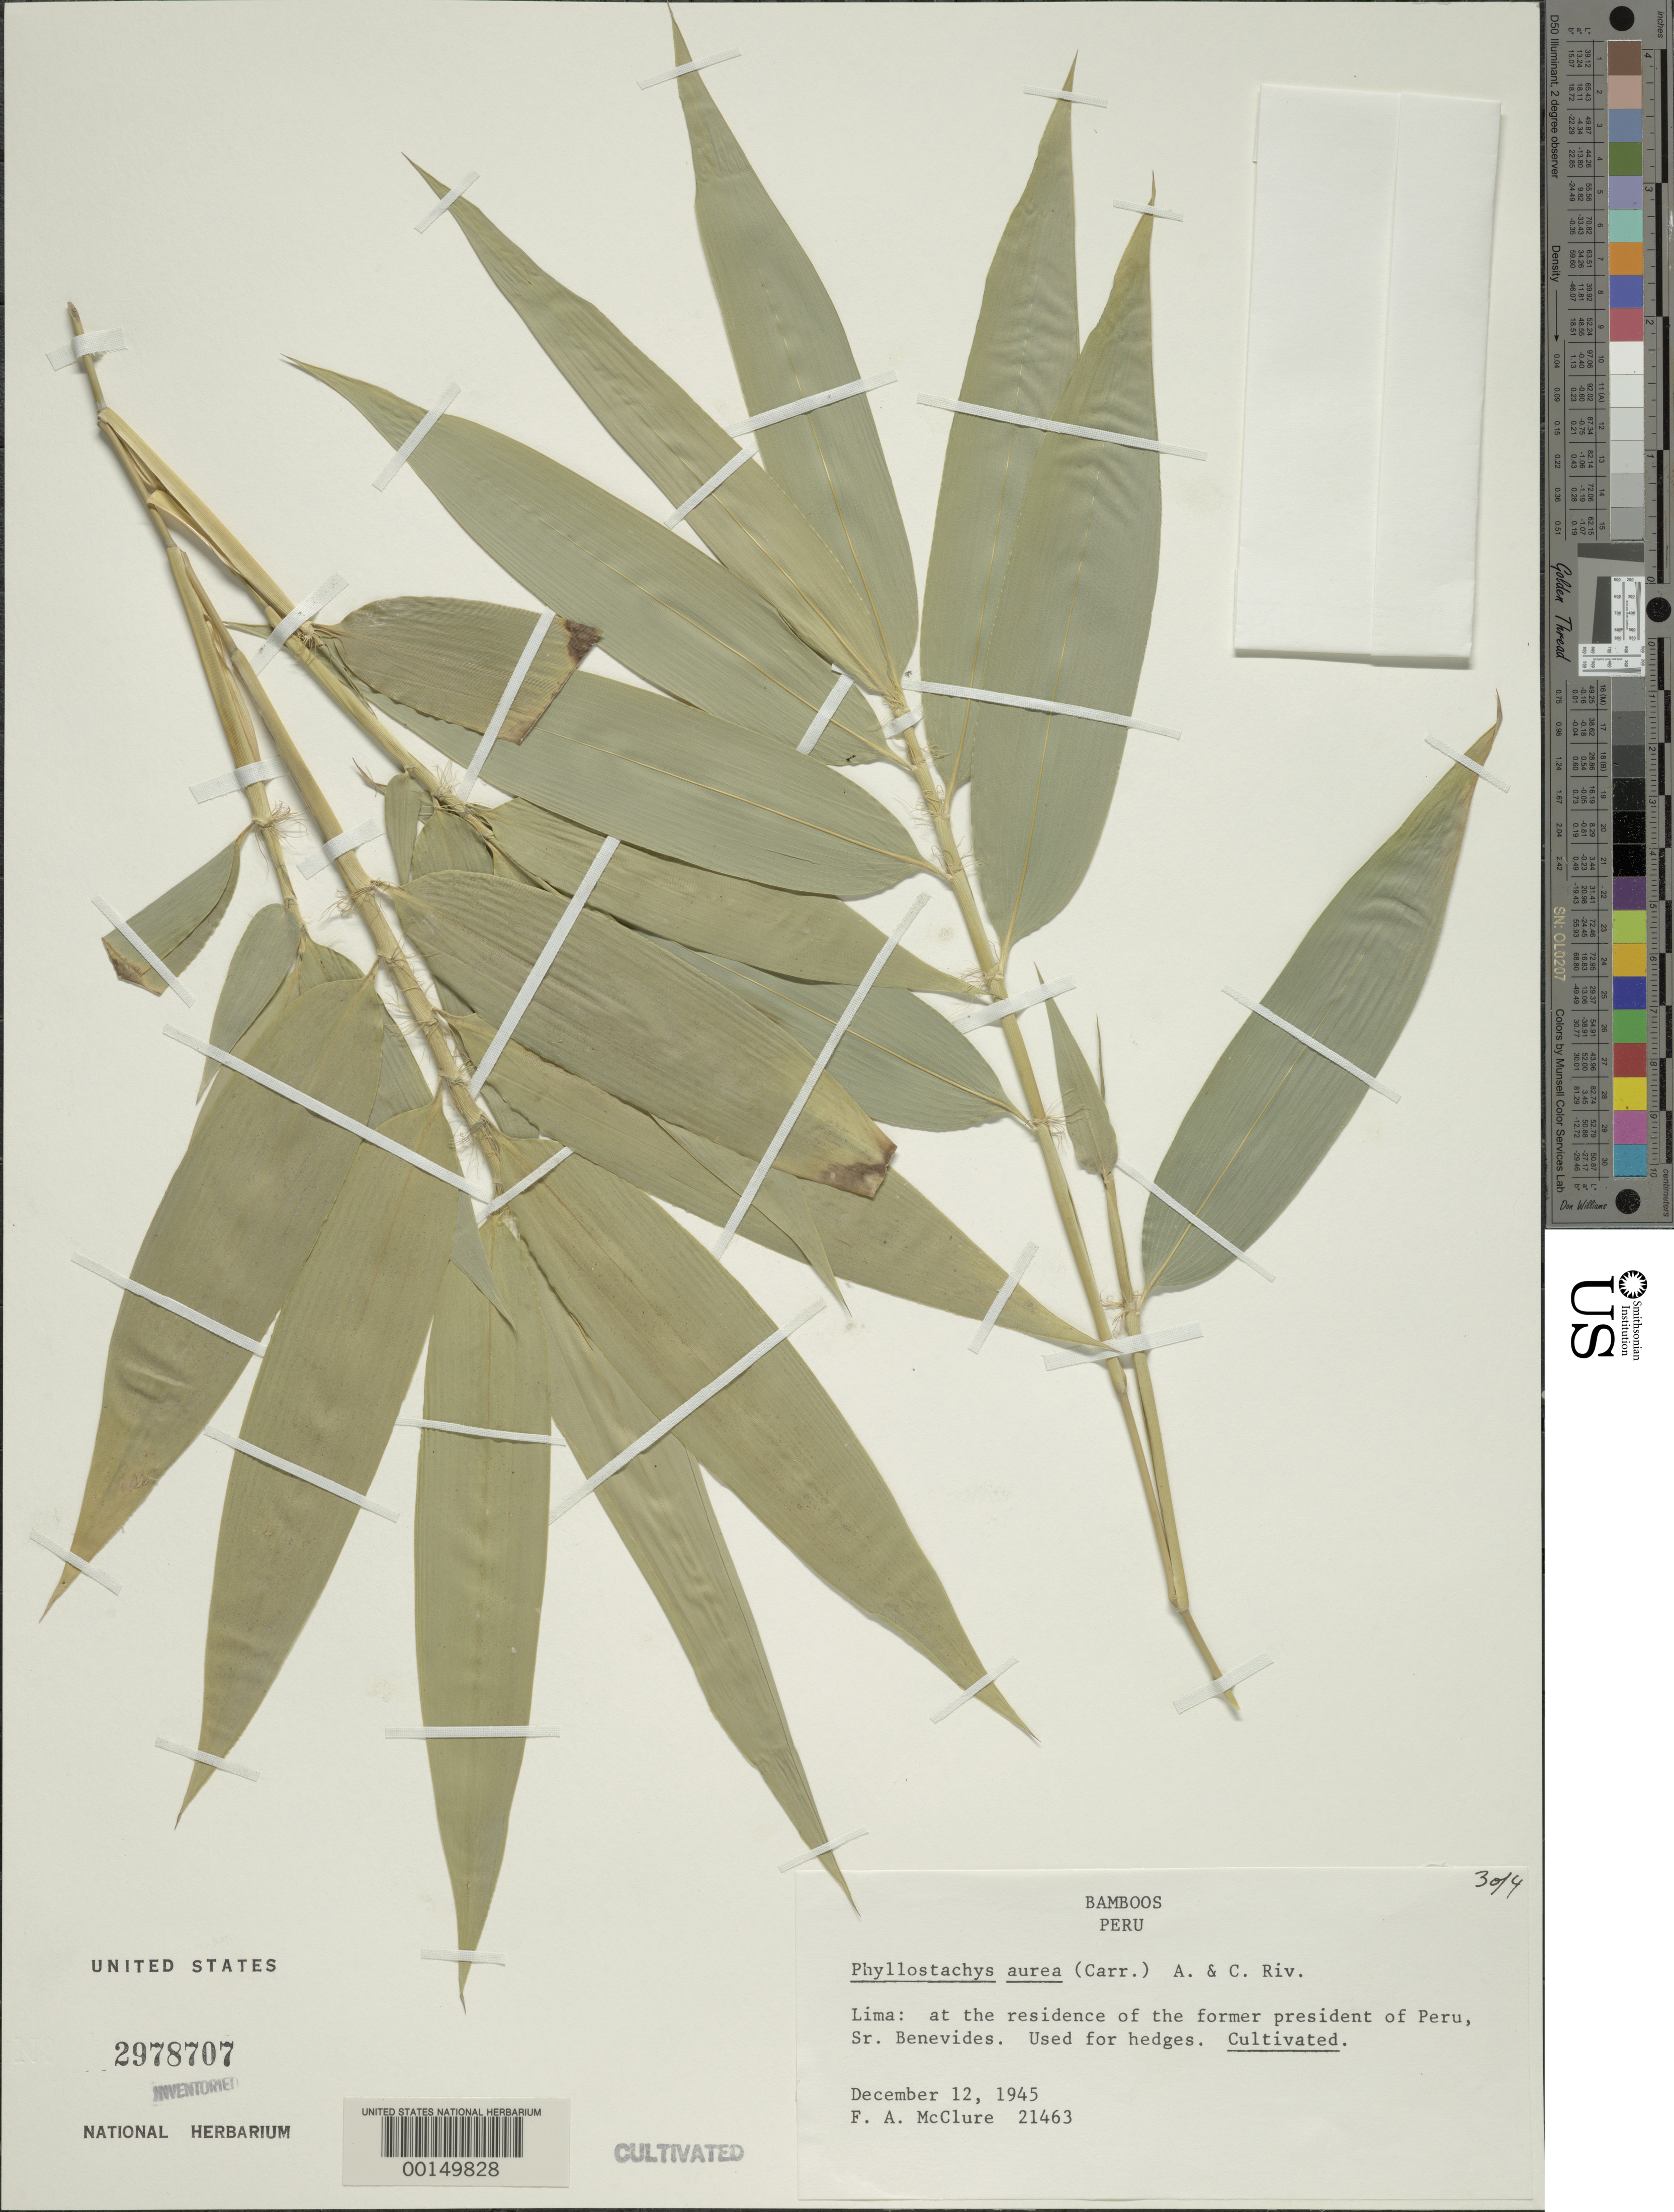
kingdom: Plantae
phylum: Tracheophyta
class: Liliopsida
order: Poales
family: Poaceae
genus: Phyllostachys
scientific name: Phyllostachys aurea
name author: Rivière & C. Rivière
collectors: F. A. McClure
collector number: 21463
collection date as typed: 12 Dec 1945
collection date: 1945-12-12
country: Peru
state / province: Lima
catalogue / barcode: US 2978707